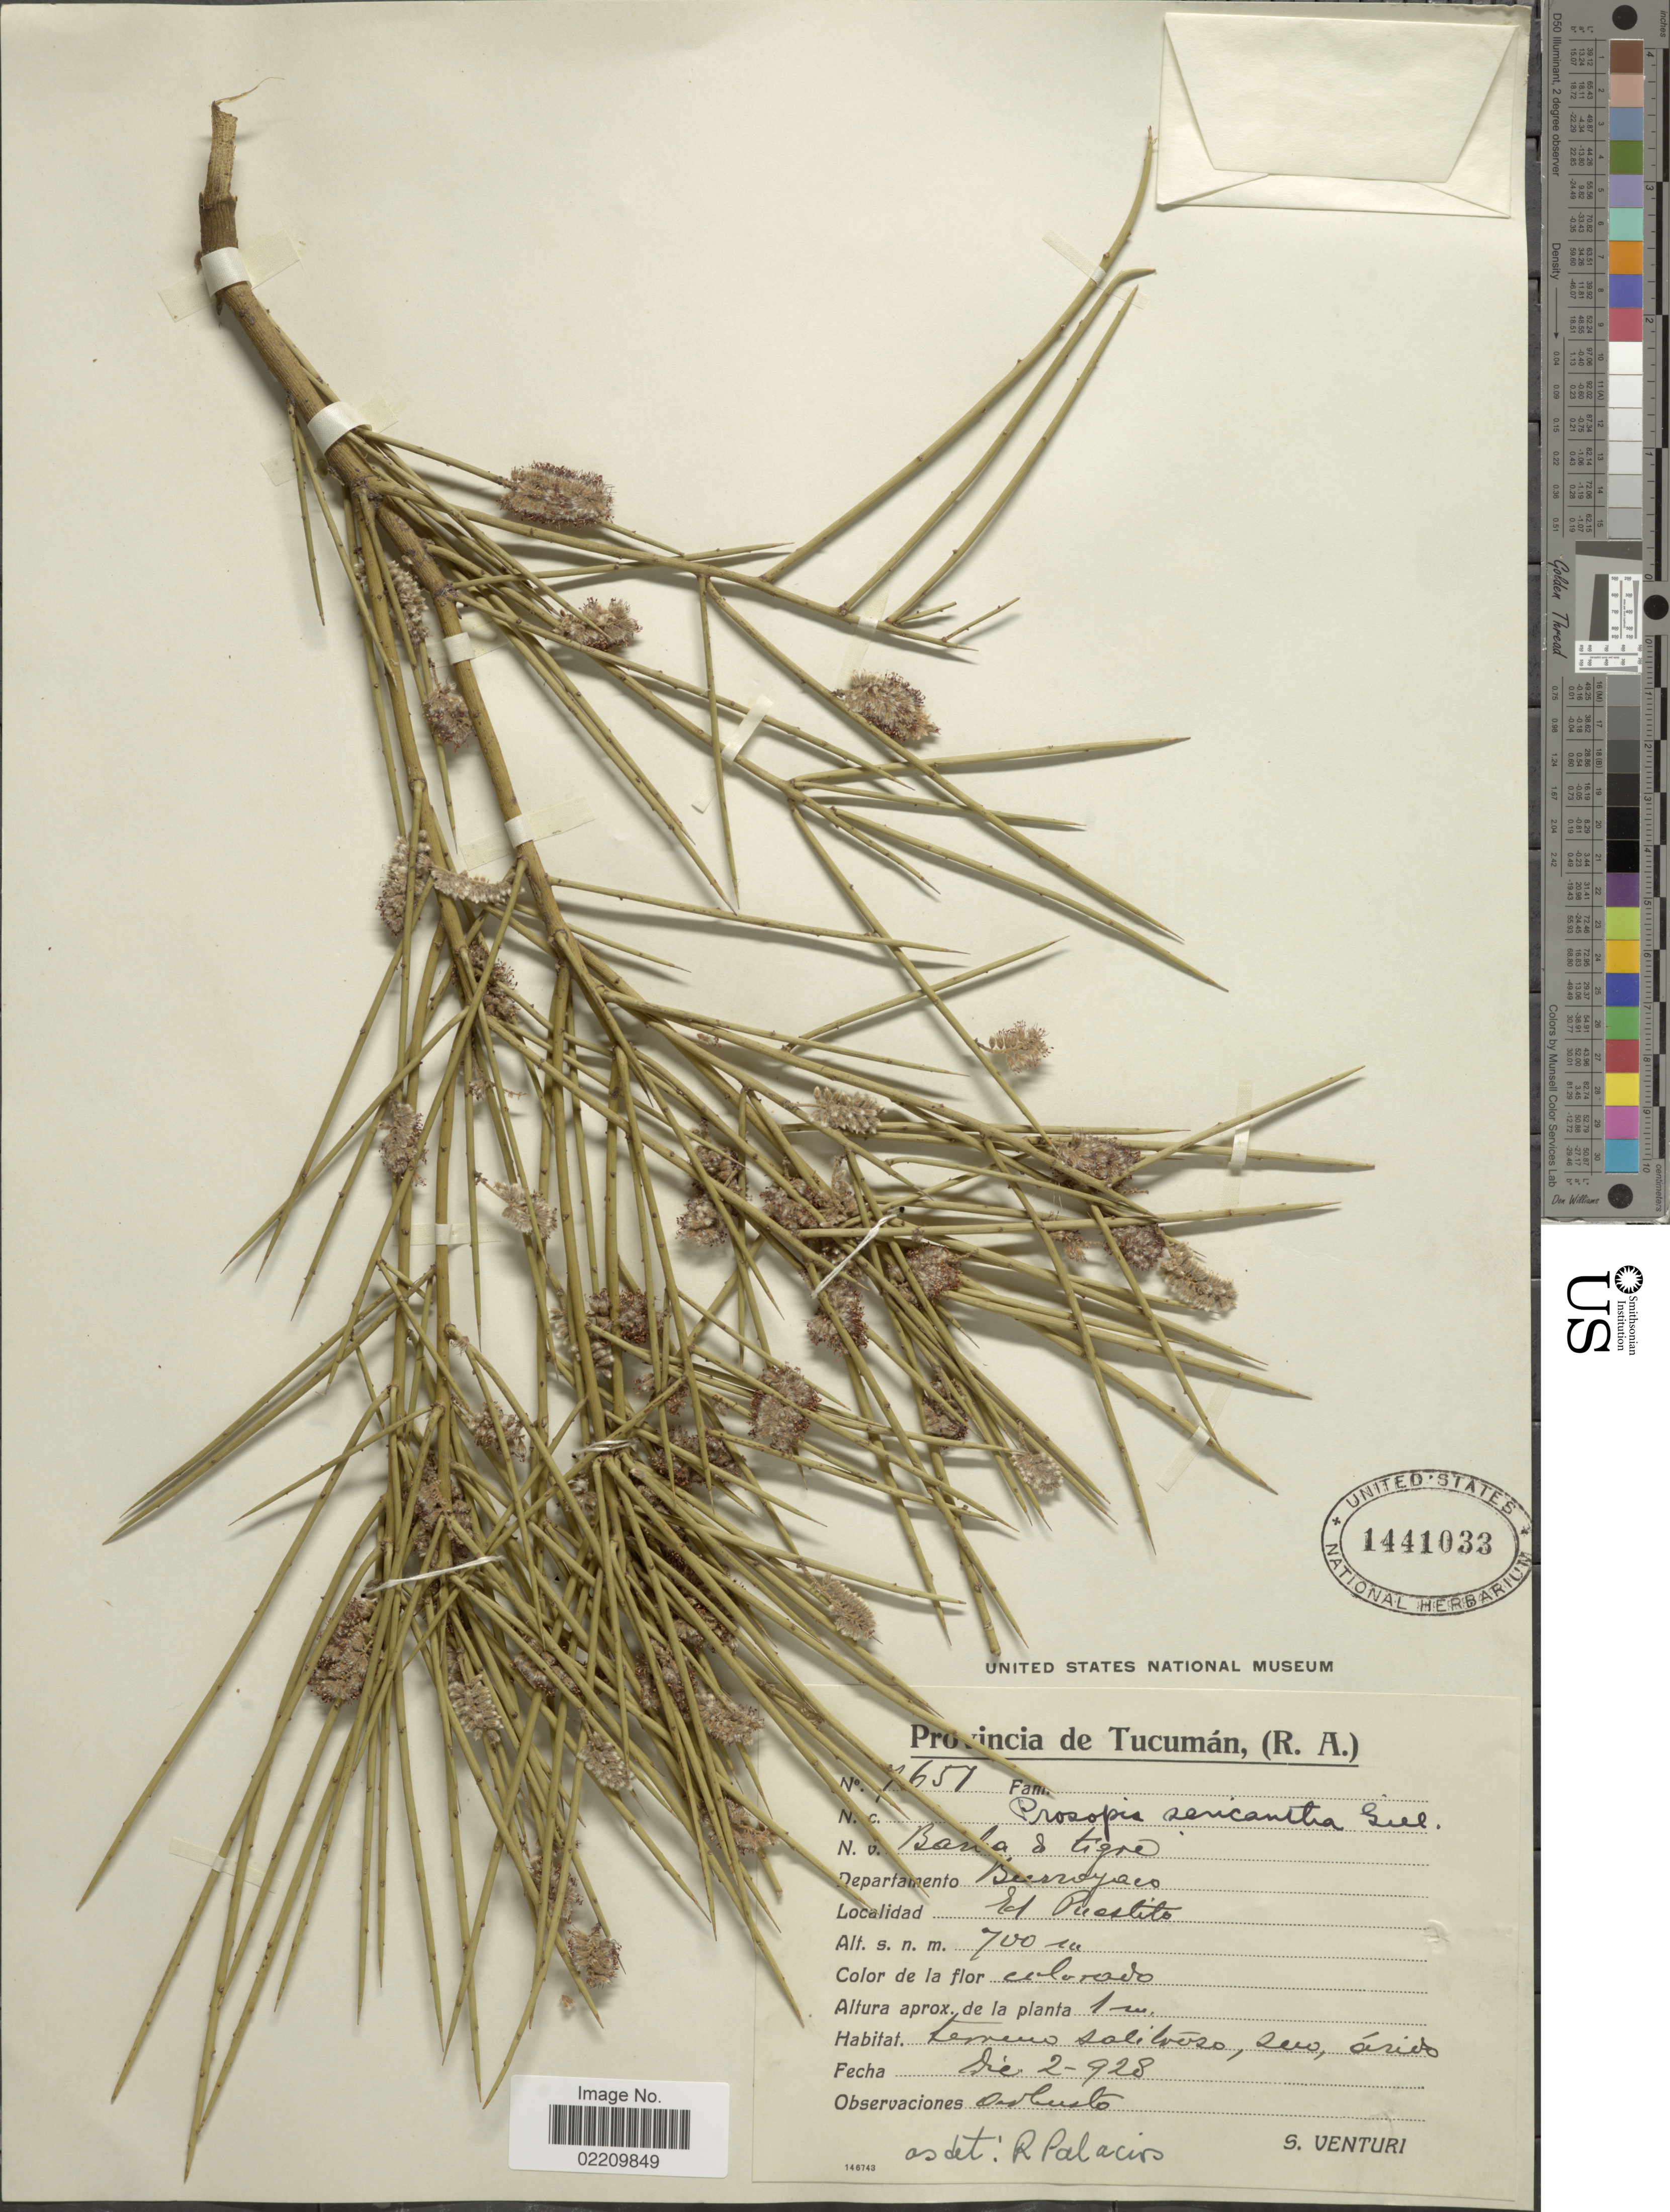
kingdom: Plantae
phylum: Tracheophyta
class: Magnoliopsida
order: Fabales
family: Fabaceae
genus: Neltuma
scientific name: Neltuma sericantha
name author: (Gillies ex Hook.) C. E. Hughes & G.P. Lewis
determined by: Strong, Mark T., (BOT), Smithsonian Institution - National Museum of Natural History (UNITED STATES)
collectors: S. Venturi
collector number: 7651*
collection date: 1928-12-02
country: Argentina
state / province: Tucuman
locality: Provincia de Tucumán, (R.A.). Departamento Burruyacu. El Puestito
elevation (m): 700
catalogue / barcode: US 1441033